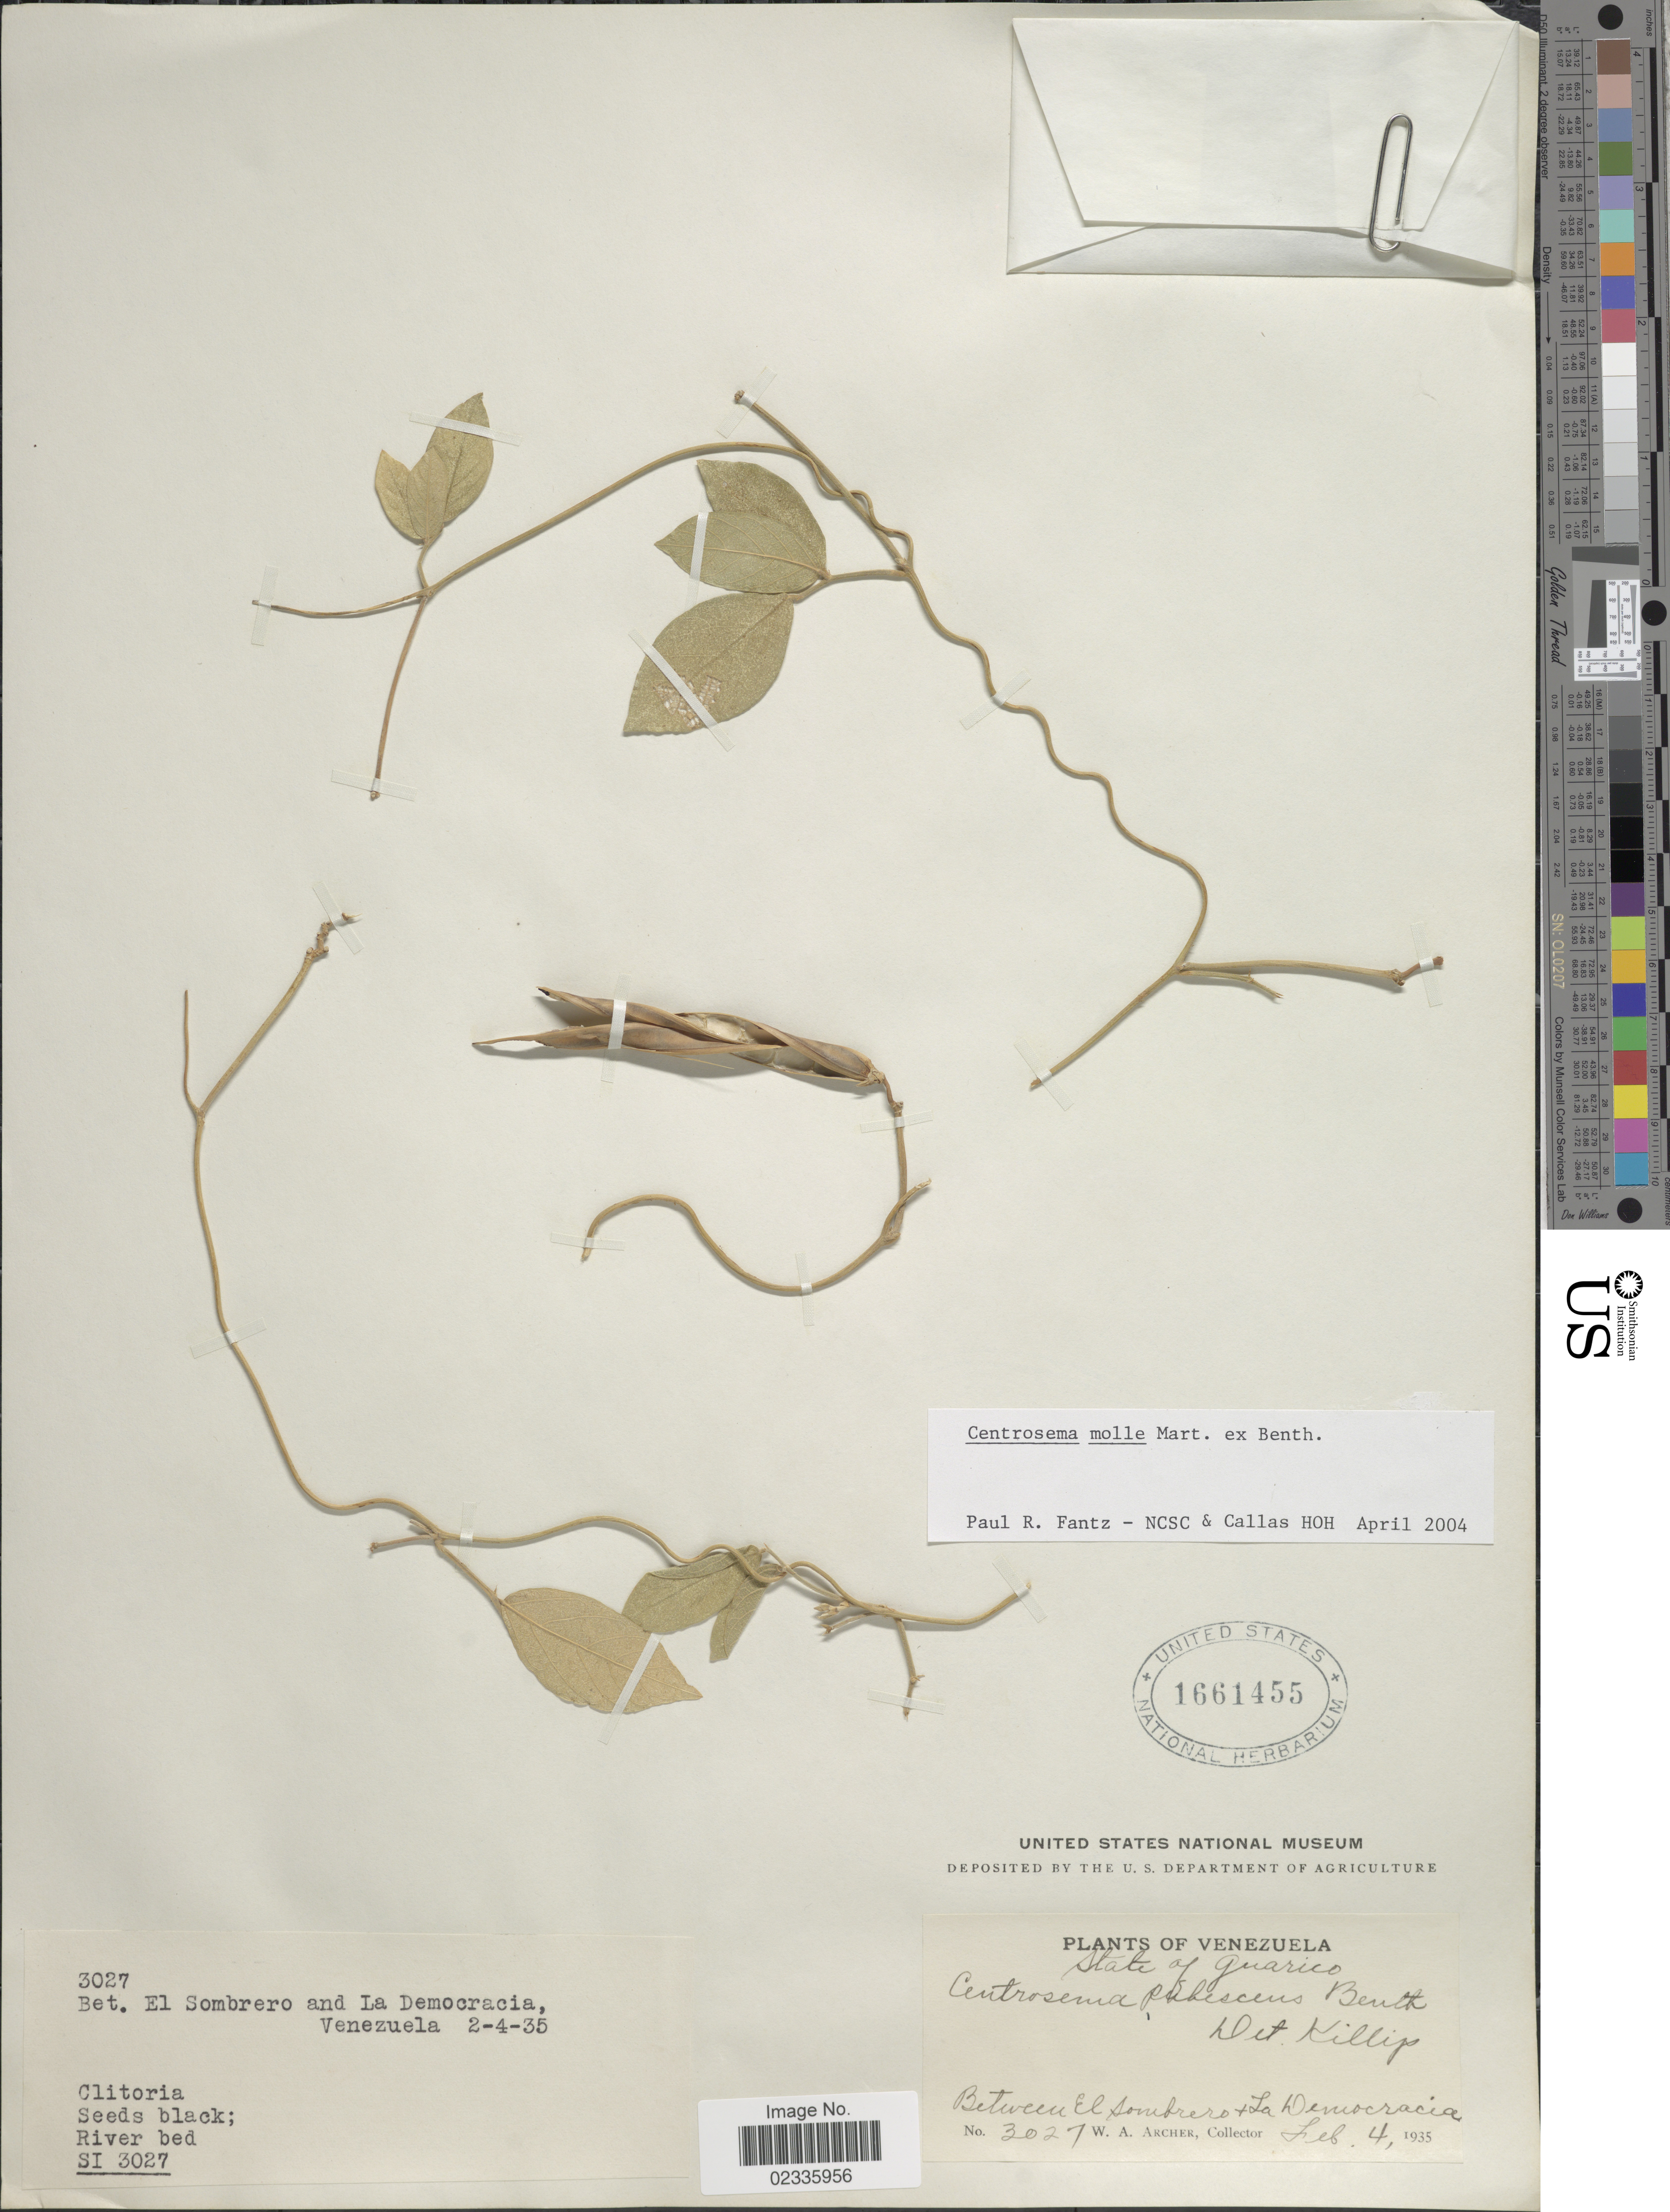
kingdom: Plantae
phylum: Tracheophyta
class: Magnoliopsida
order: Fabales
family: Fabaceae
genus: Centrosema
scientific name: Centrosema molle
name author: Mart. ex Benth.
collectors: W. A. Archer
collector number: SI 3027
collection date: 1935-02-04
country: Venezuela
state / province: Guárico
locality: Between El Sombrero and La Democracia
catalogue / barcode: US 1661455